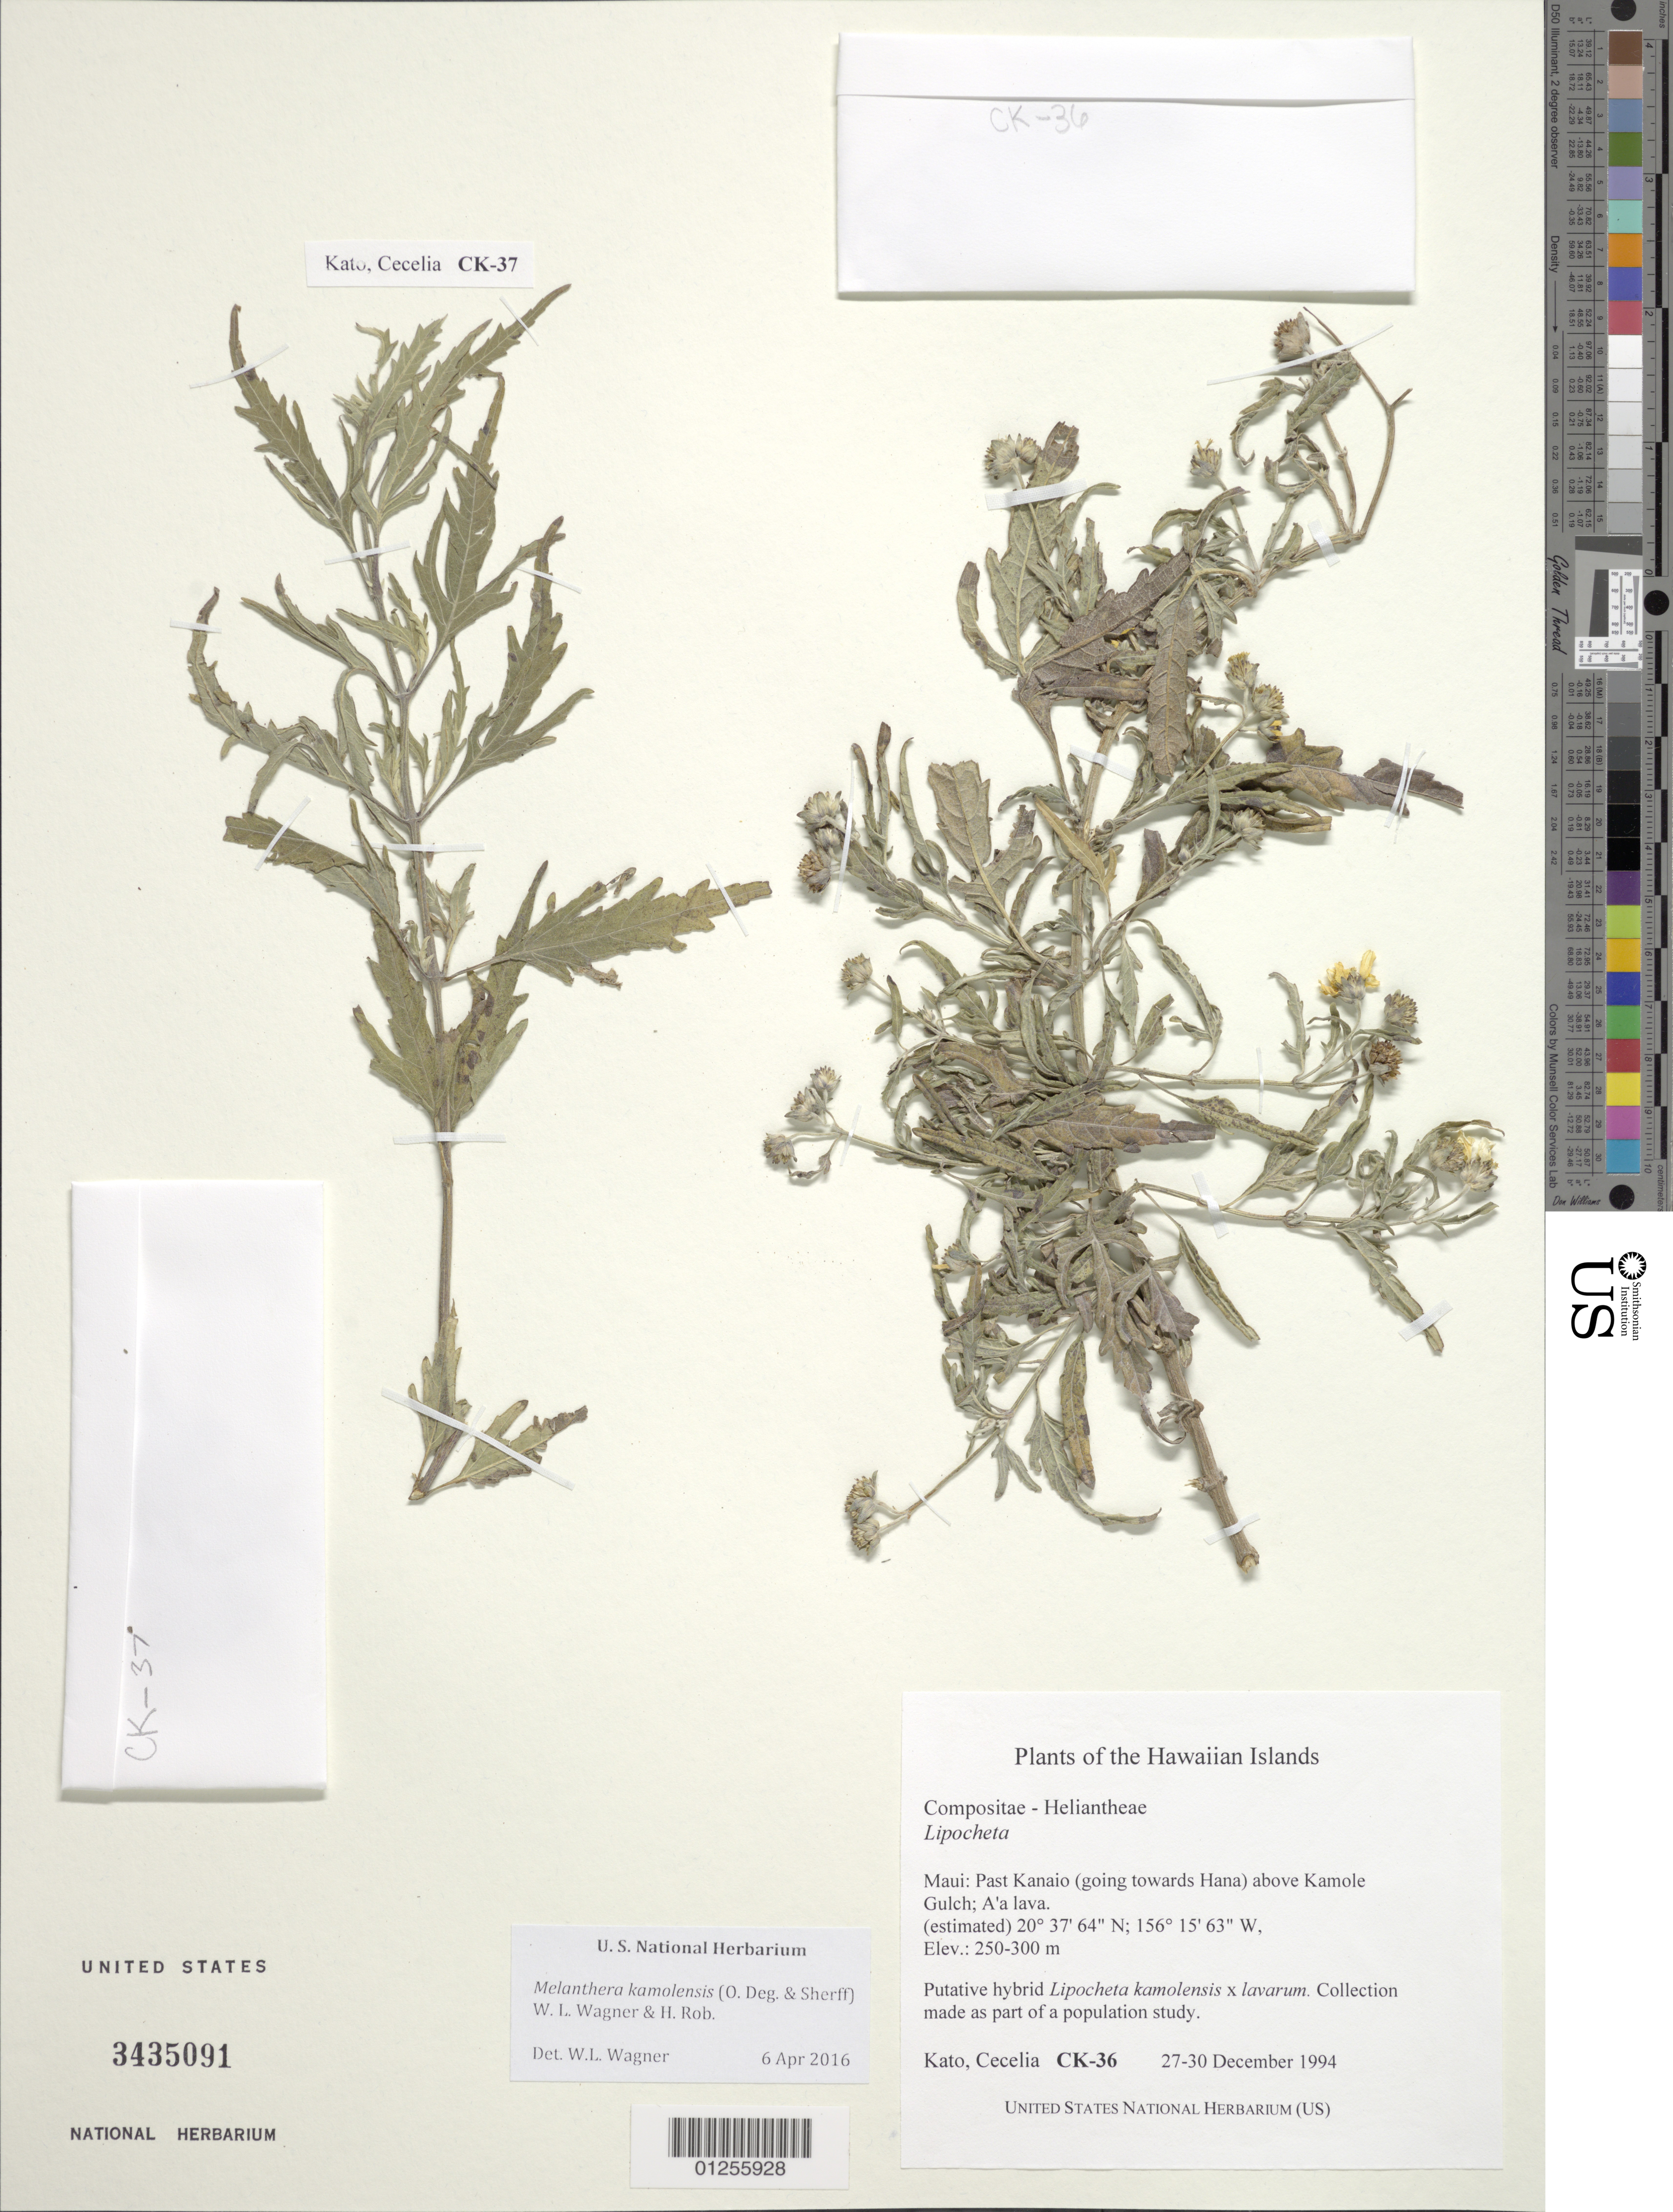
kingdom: Plantae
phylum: Tracheophyta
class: Magnoliopsida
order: Asterales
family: Asteraceae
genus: Wollastonia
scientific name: Wollastonia kamolensis x W. lavarum (Gaudich.) Orchard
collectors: C. Kato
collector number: CK-36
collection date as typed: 27 - 30 Dec 1994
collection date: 1994-12-27/1994-12-30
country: United States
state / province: Hawaii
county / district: Maui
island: Maui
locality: Past Kanaio (going towards Hana) above Kamole Gulch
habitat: A'a lava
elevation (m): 250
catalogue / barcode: US 3435091